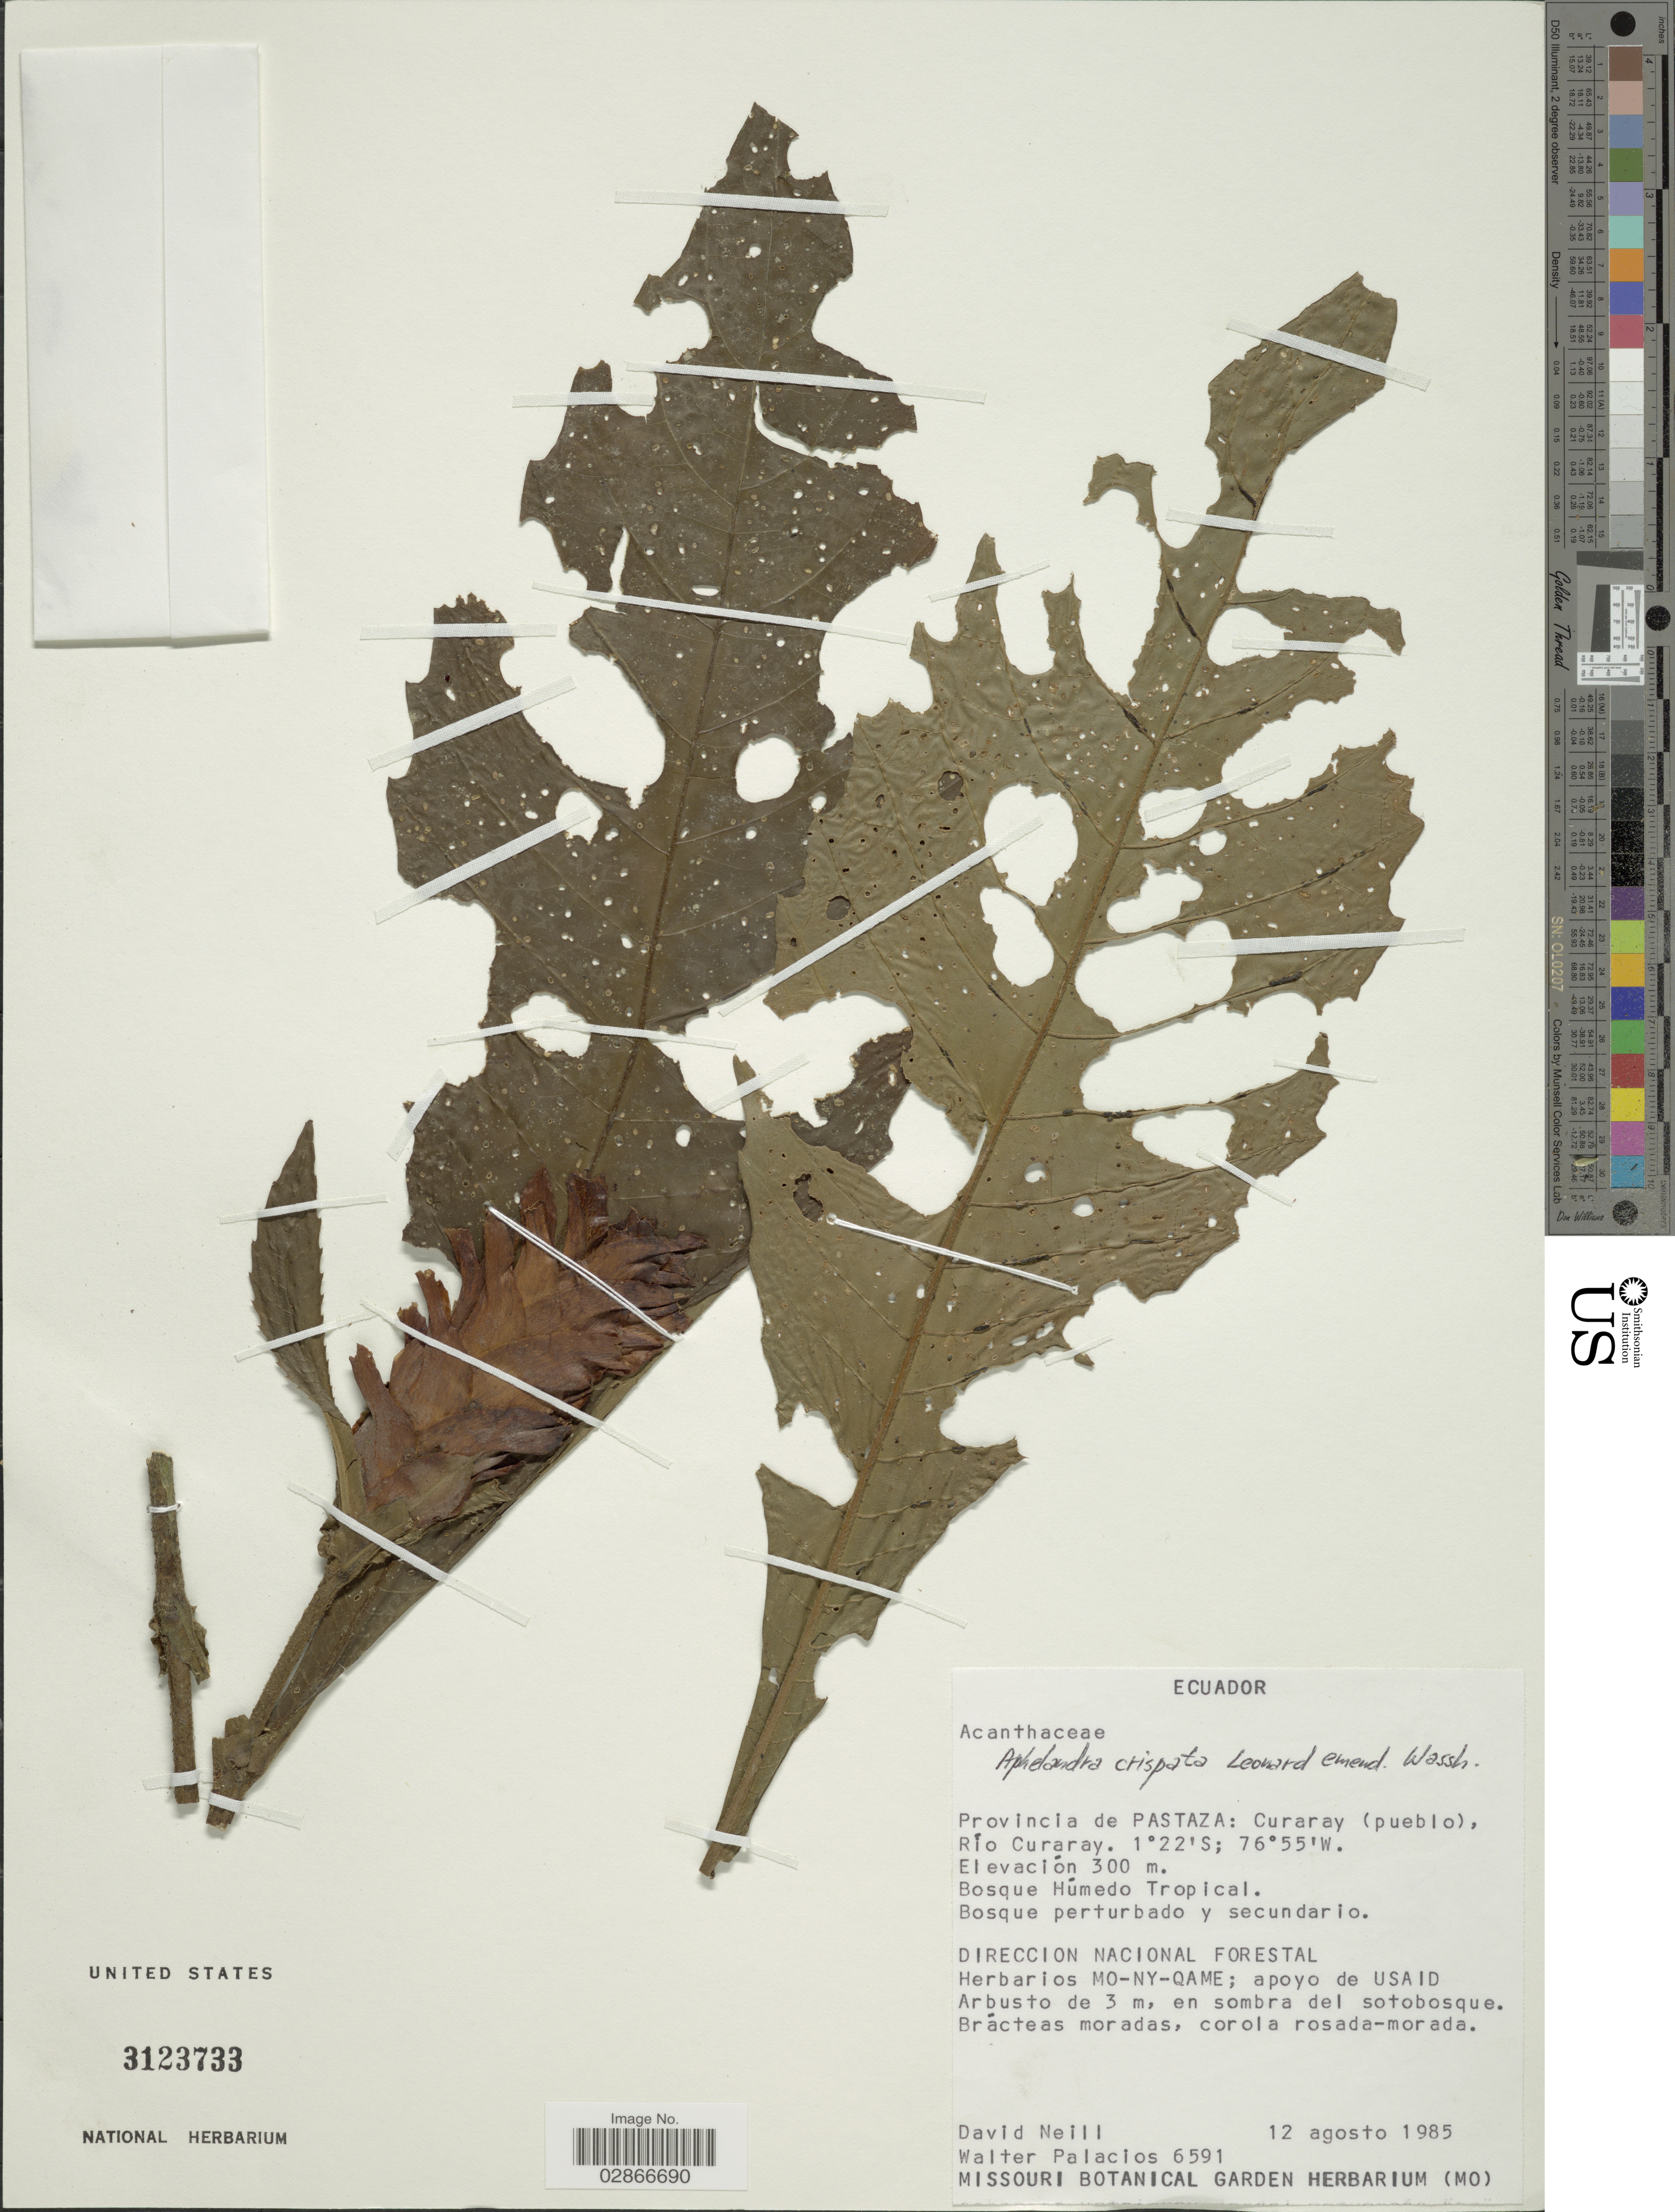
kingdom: Plantae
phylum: Tracheophyta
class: Magnoliopsida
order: Lamiales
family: Acanthaceae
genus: Aphelandra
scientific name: Aphelandra crispata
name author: Leonard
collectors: D. Neill & W. Palacios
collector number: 6591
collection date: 1985-08-12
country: Ecuador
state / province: Pastaza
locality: Curaray (pueblo), Río Curaray.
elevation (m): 300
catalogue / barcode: US 3123733